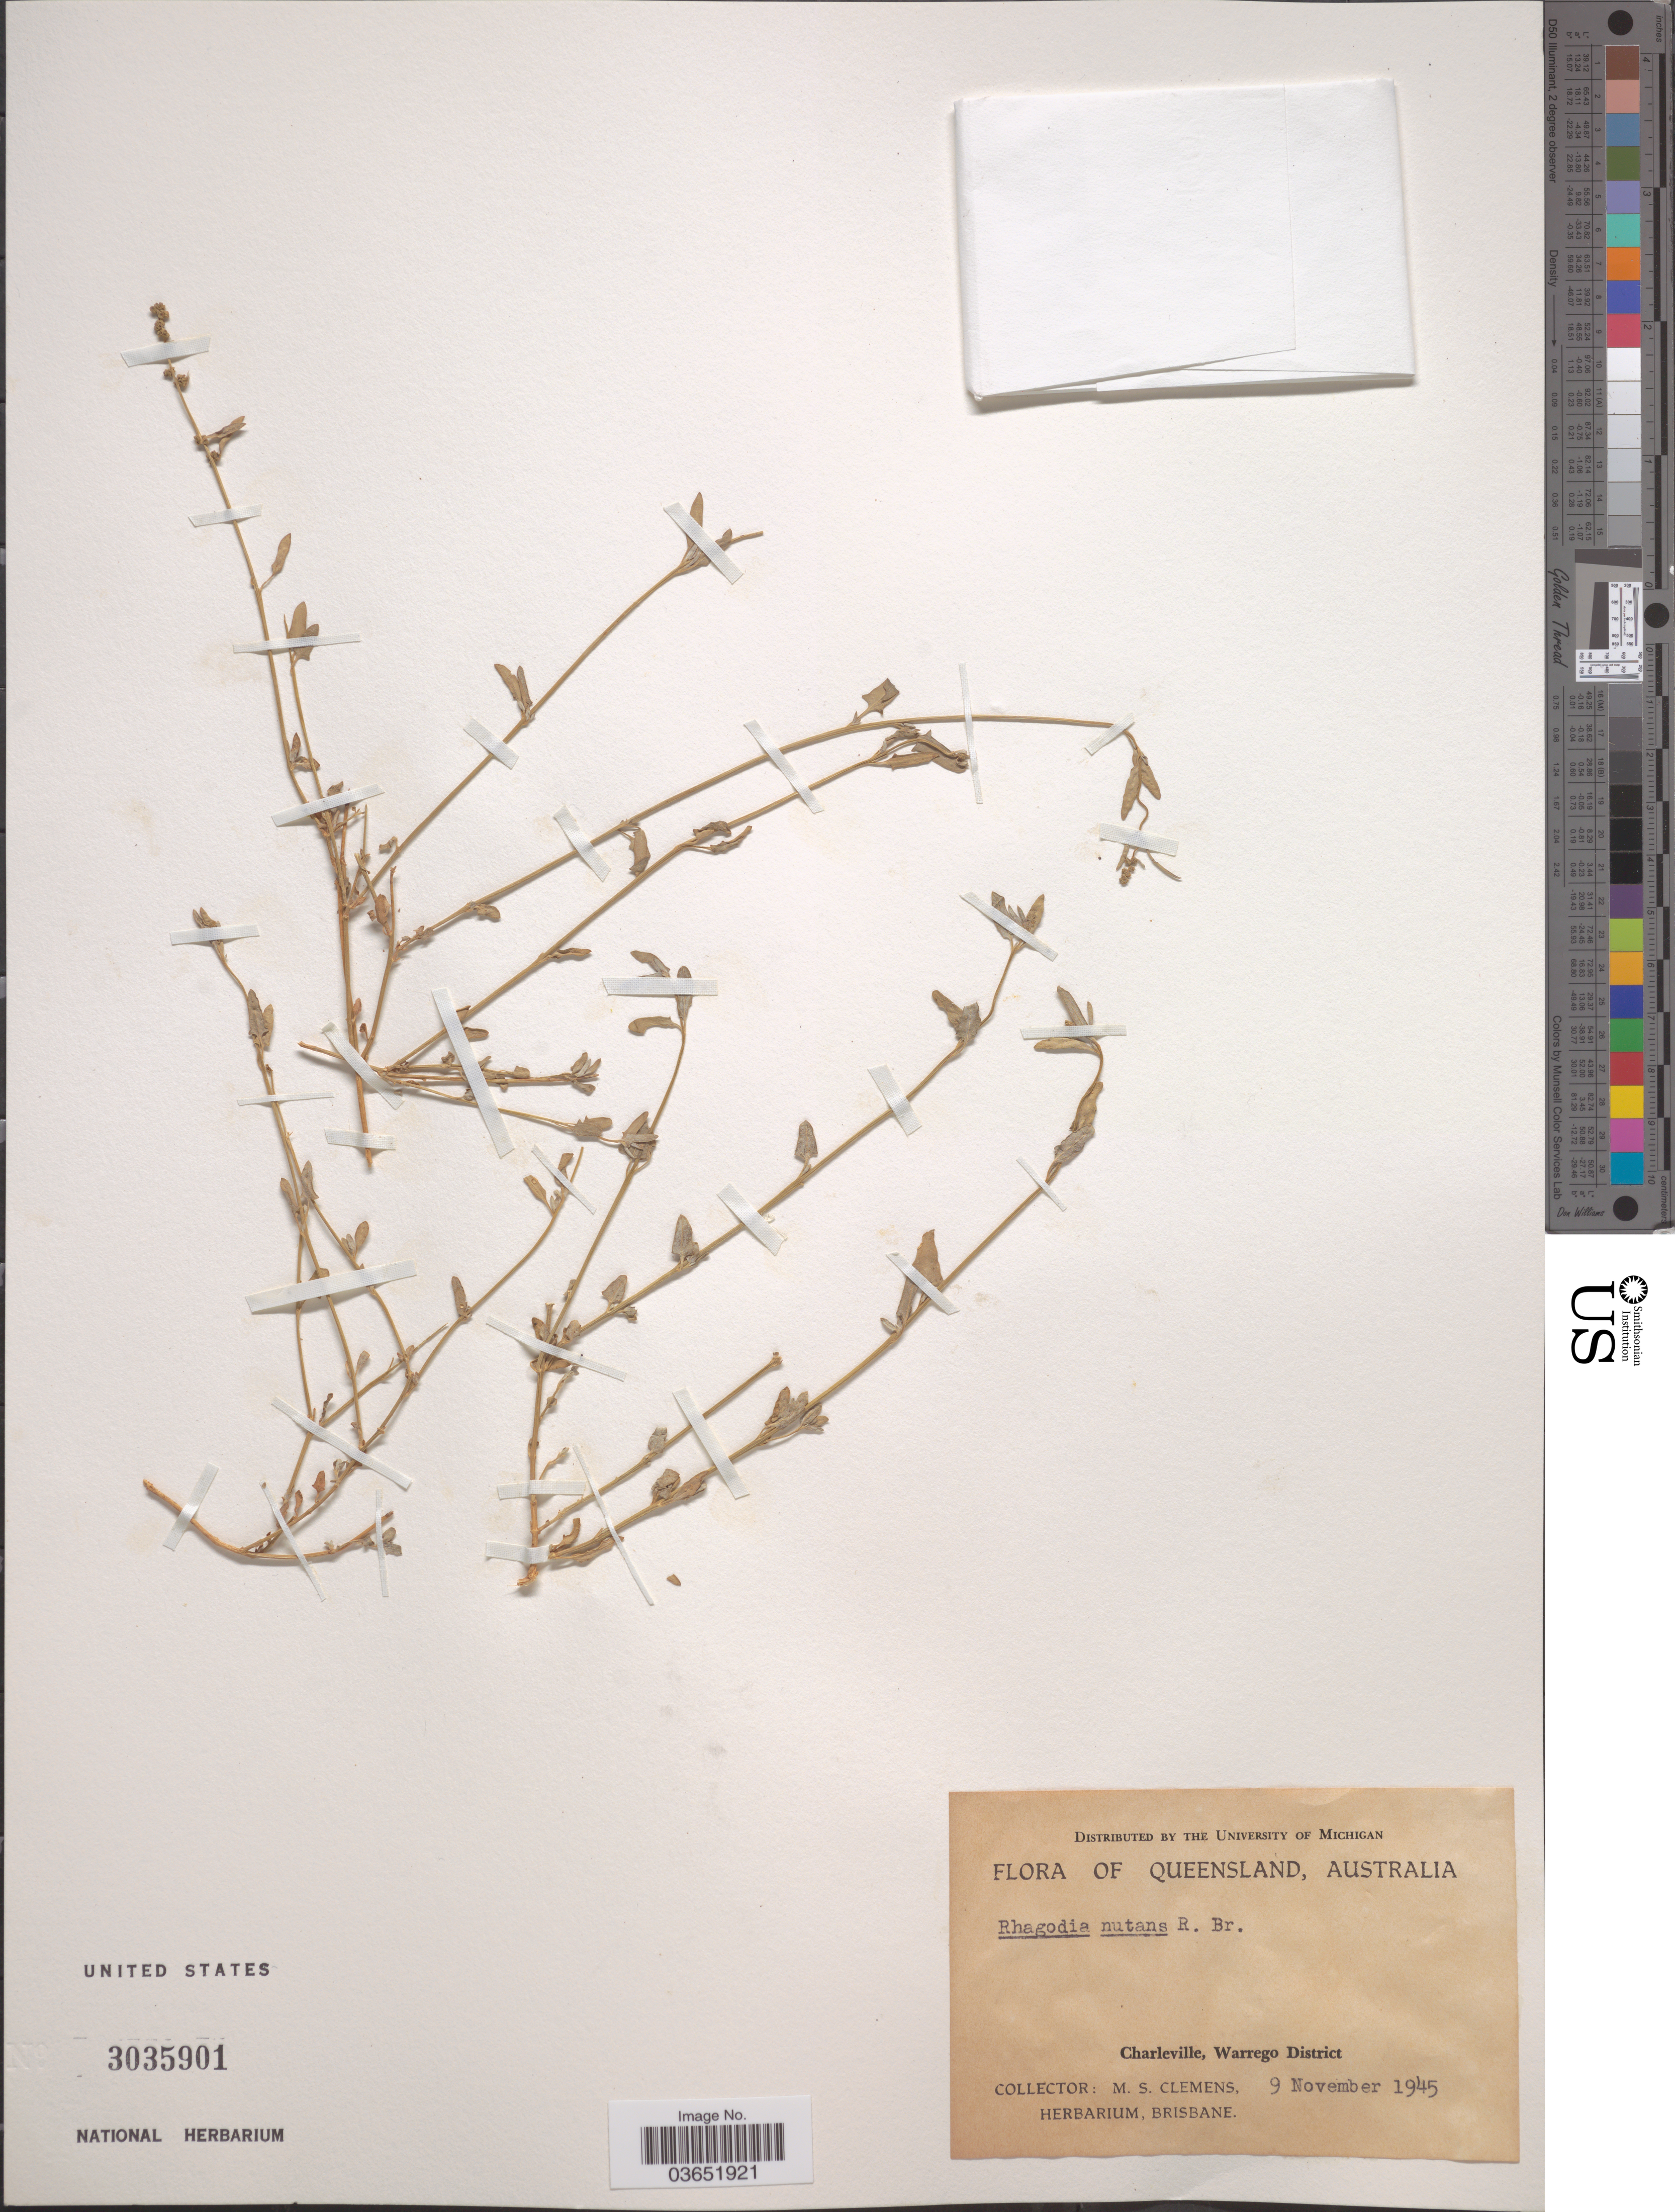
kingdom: Plantae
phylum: Tracheophyta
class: Magnoliopsida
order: Caryophyllales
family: Amaranthaceae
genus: Rhagodia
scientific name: Rhagodia nutans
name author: R. Br.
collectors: M. S. Clemens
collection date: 1945-11-09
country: Australia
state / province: Queensland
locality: Charleville, Warrego District.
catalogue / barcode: US 3035901